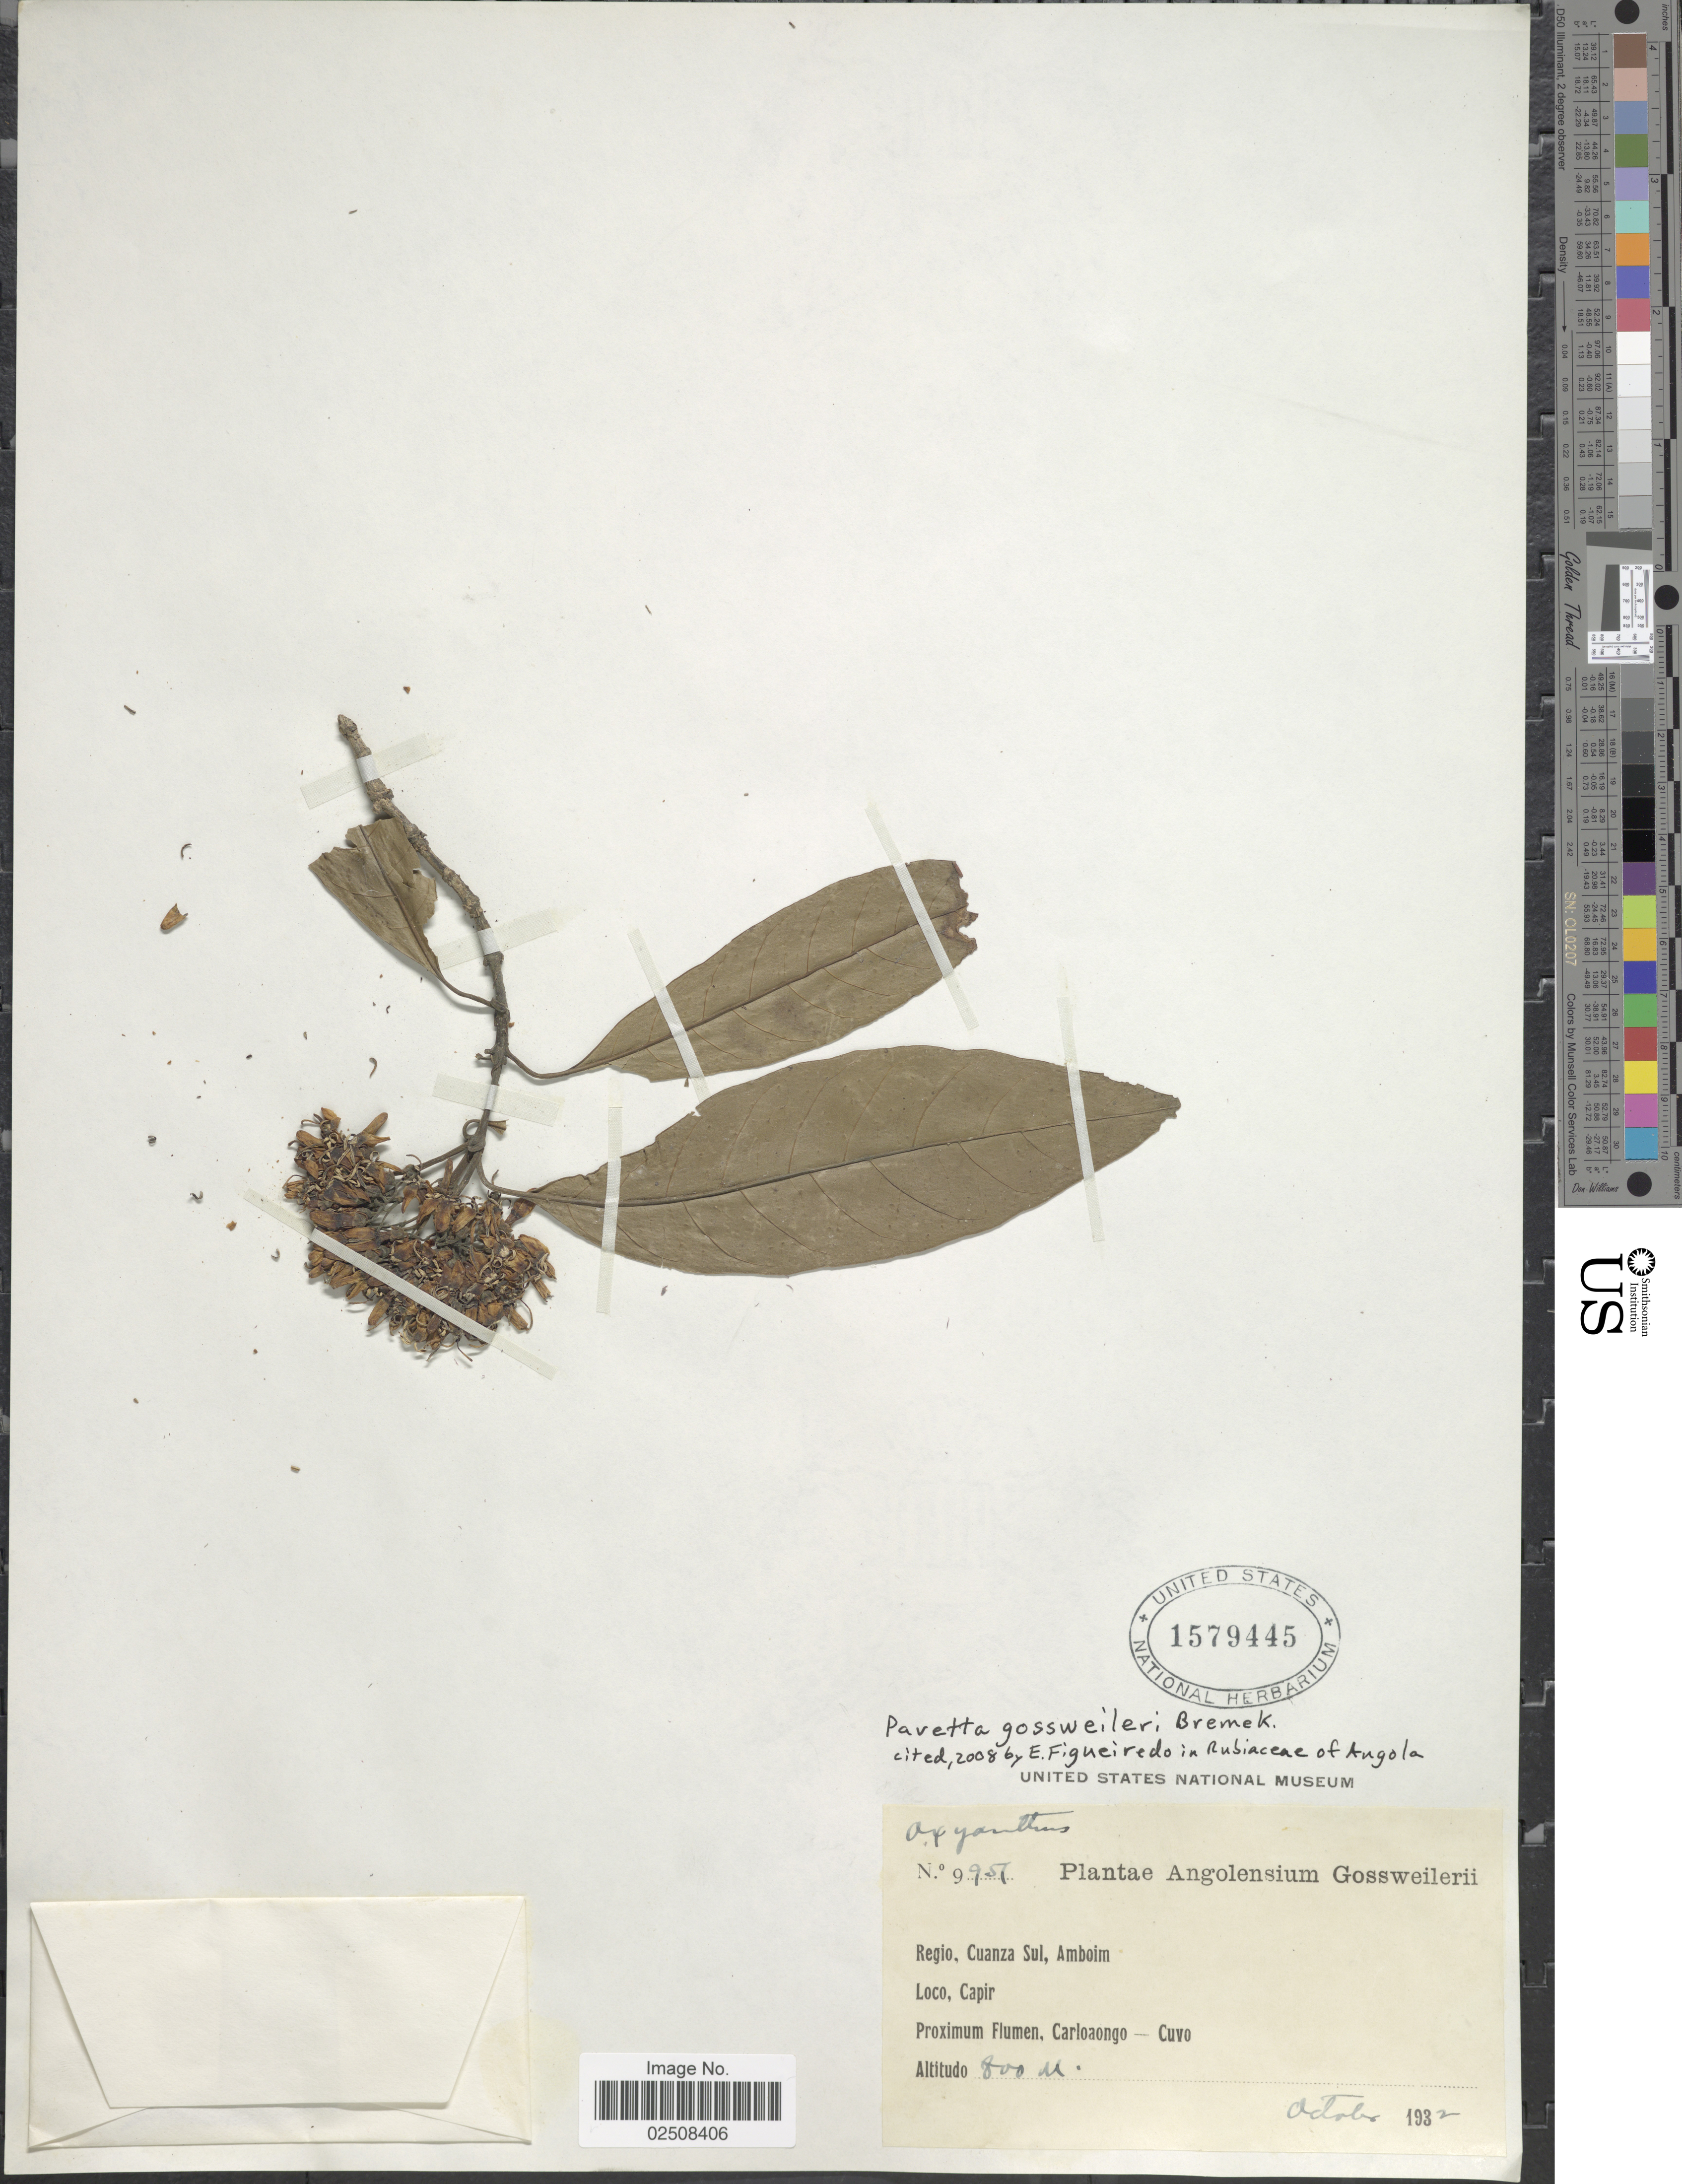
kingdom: Plantae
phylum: Tracheophyta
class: Magnoliopsida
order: Gentianales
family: Rubiaceae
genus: Pavetta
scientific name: Pavetta gossweileri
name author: Bremek.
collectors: A. Gossweiler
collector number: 9951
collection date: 1932-10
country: Angola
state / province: Cuanza Sul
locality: Cuanza Sul, Amboim. Capir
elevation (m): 800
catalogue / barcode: US 1579445